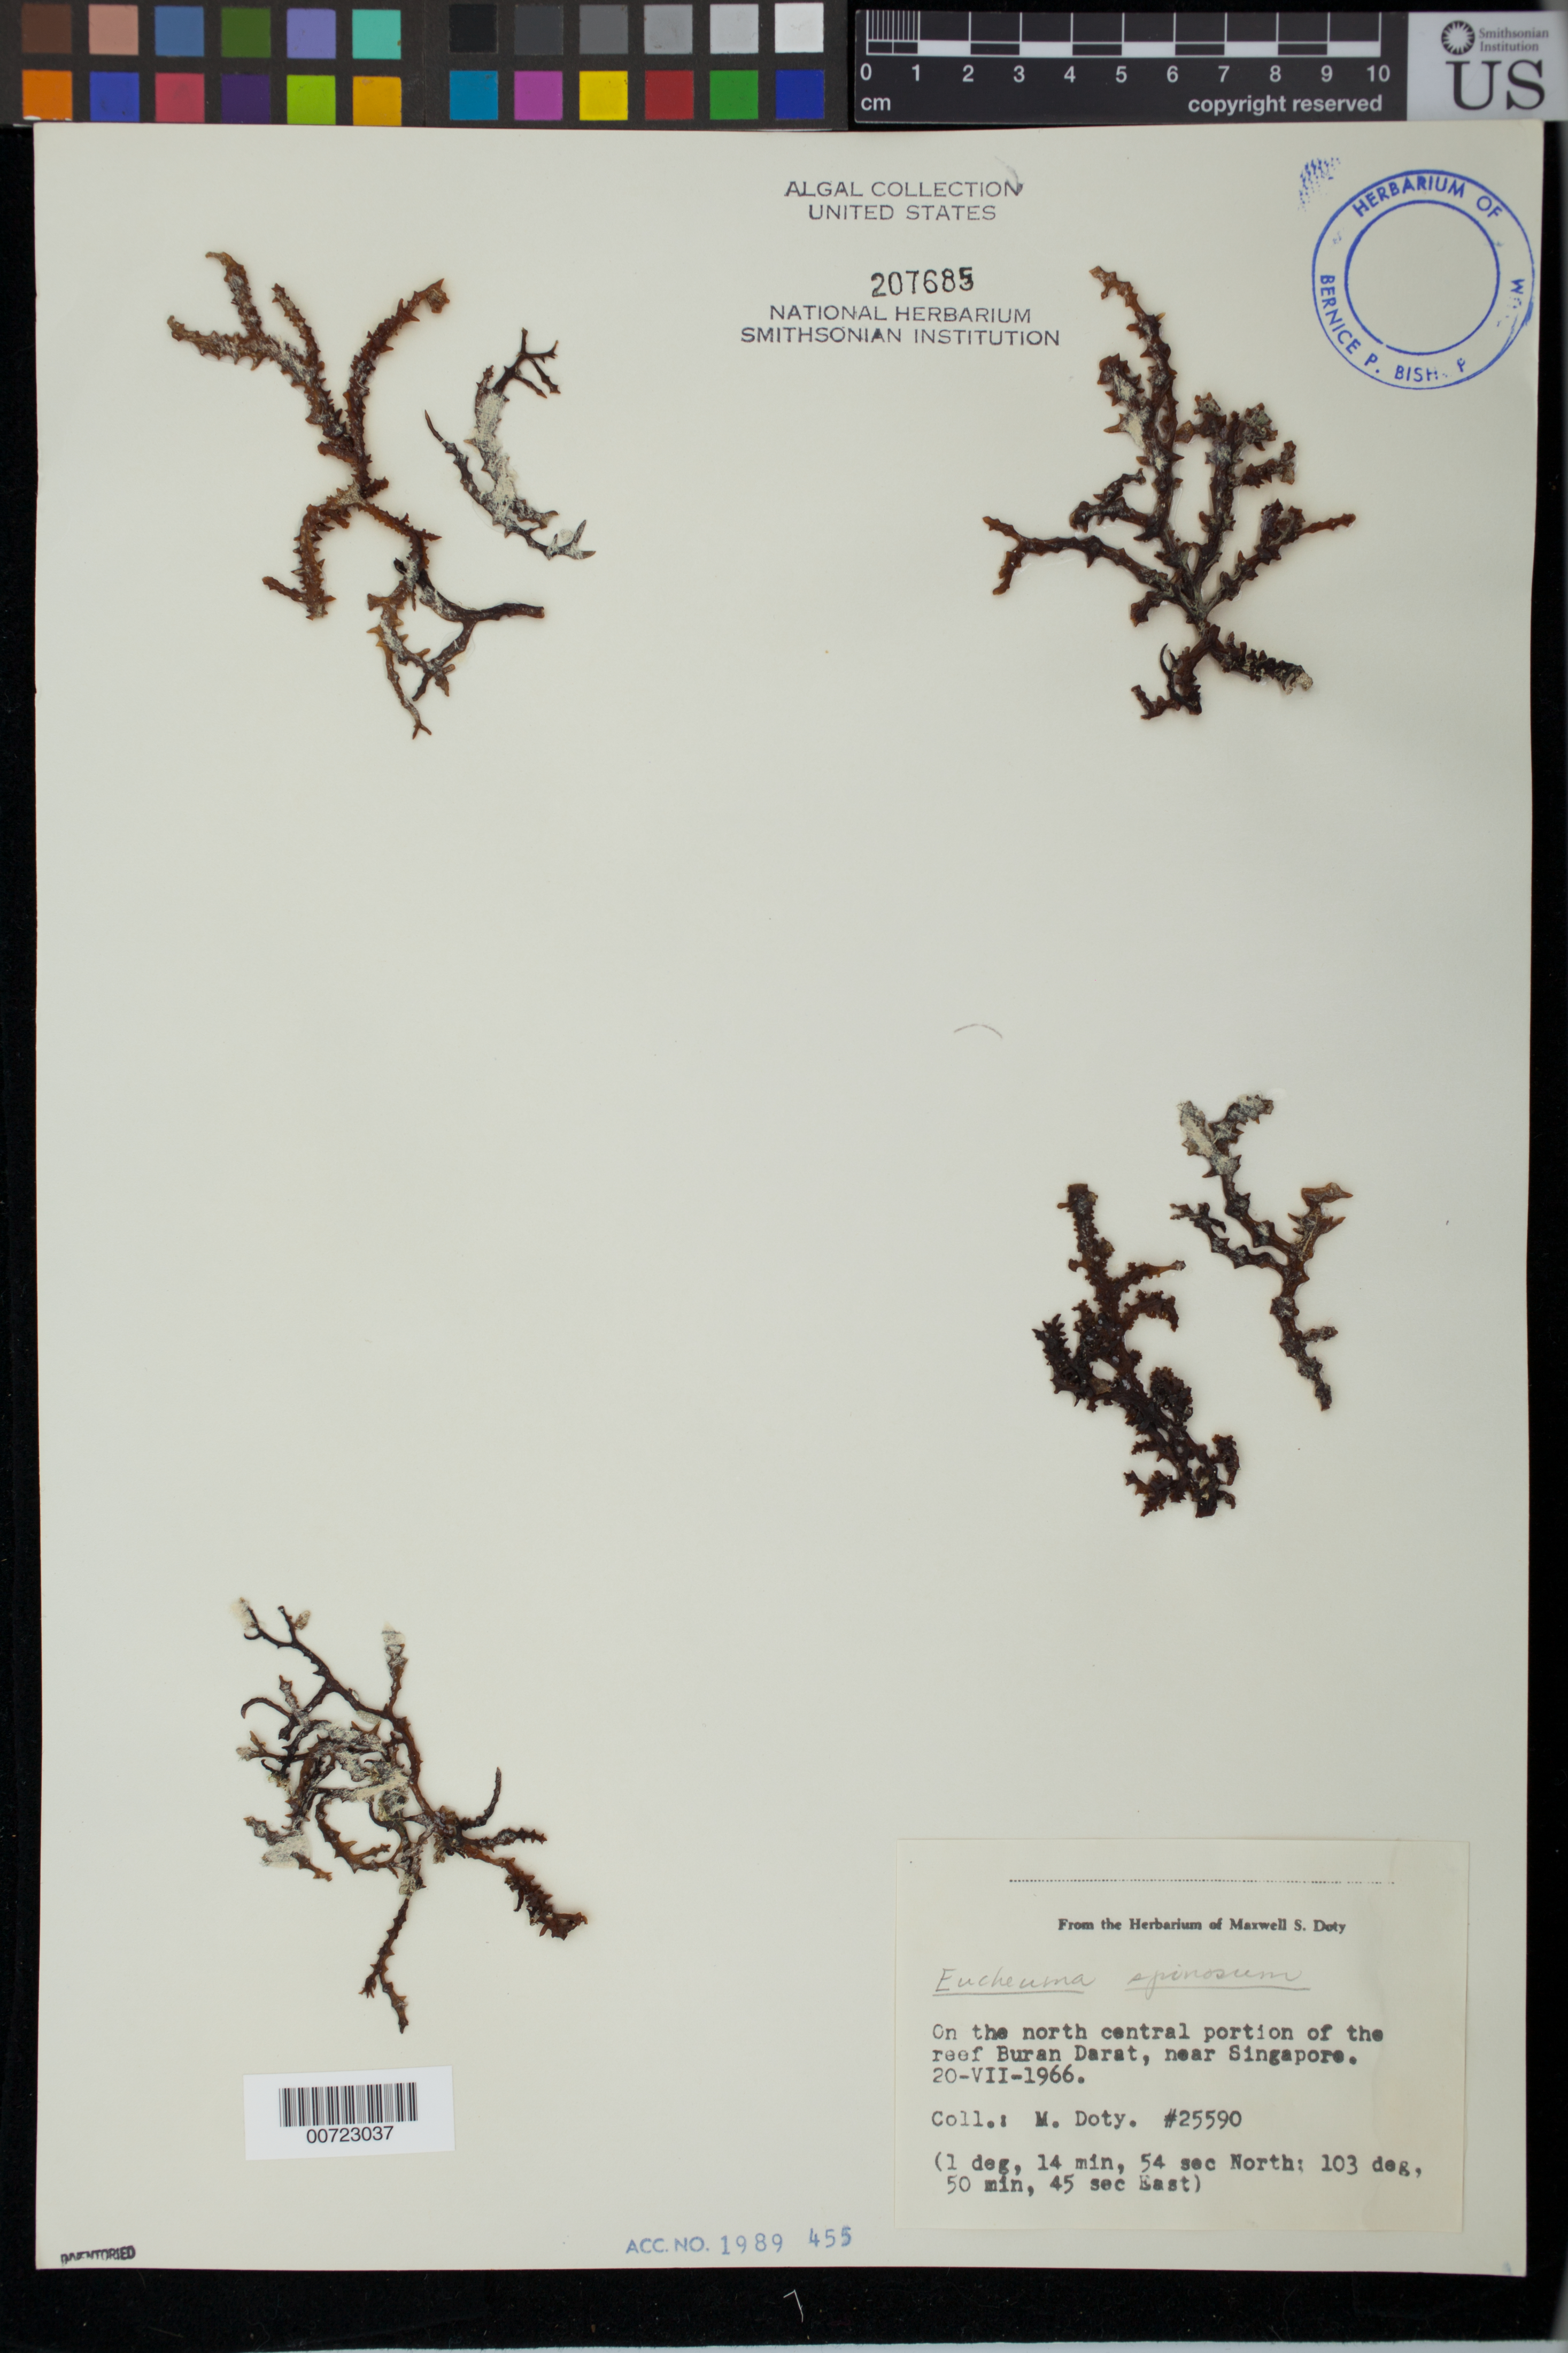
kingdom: Plantae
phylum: Rhodophyta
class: Florideophyceae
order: Gigartinales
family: Solieriaceae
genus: Eucheuma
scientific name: Eucheuma denticulatum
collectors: M. S. Doty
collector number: MSD 25590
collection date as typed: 20 Jul 1966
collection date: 1966-07-20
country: Singapore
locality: Buran Darat, near Singapore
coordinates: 1 deg, 14 min, 54 sec North, 103 deg, 50 min, 45 sec East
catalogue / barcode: US 207685